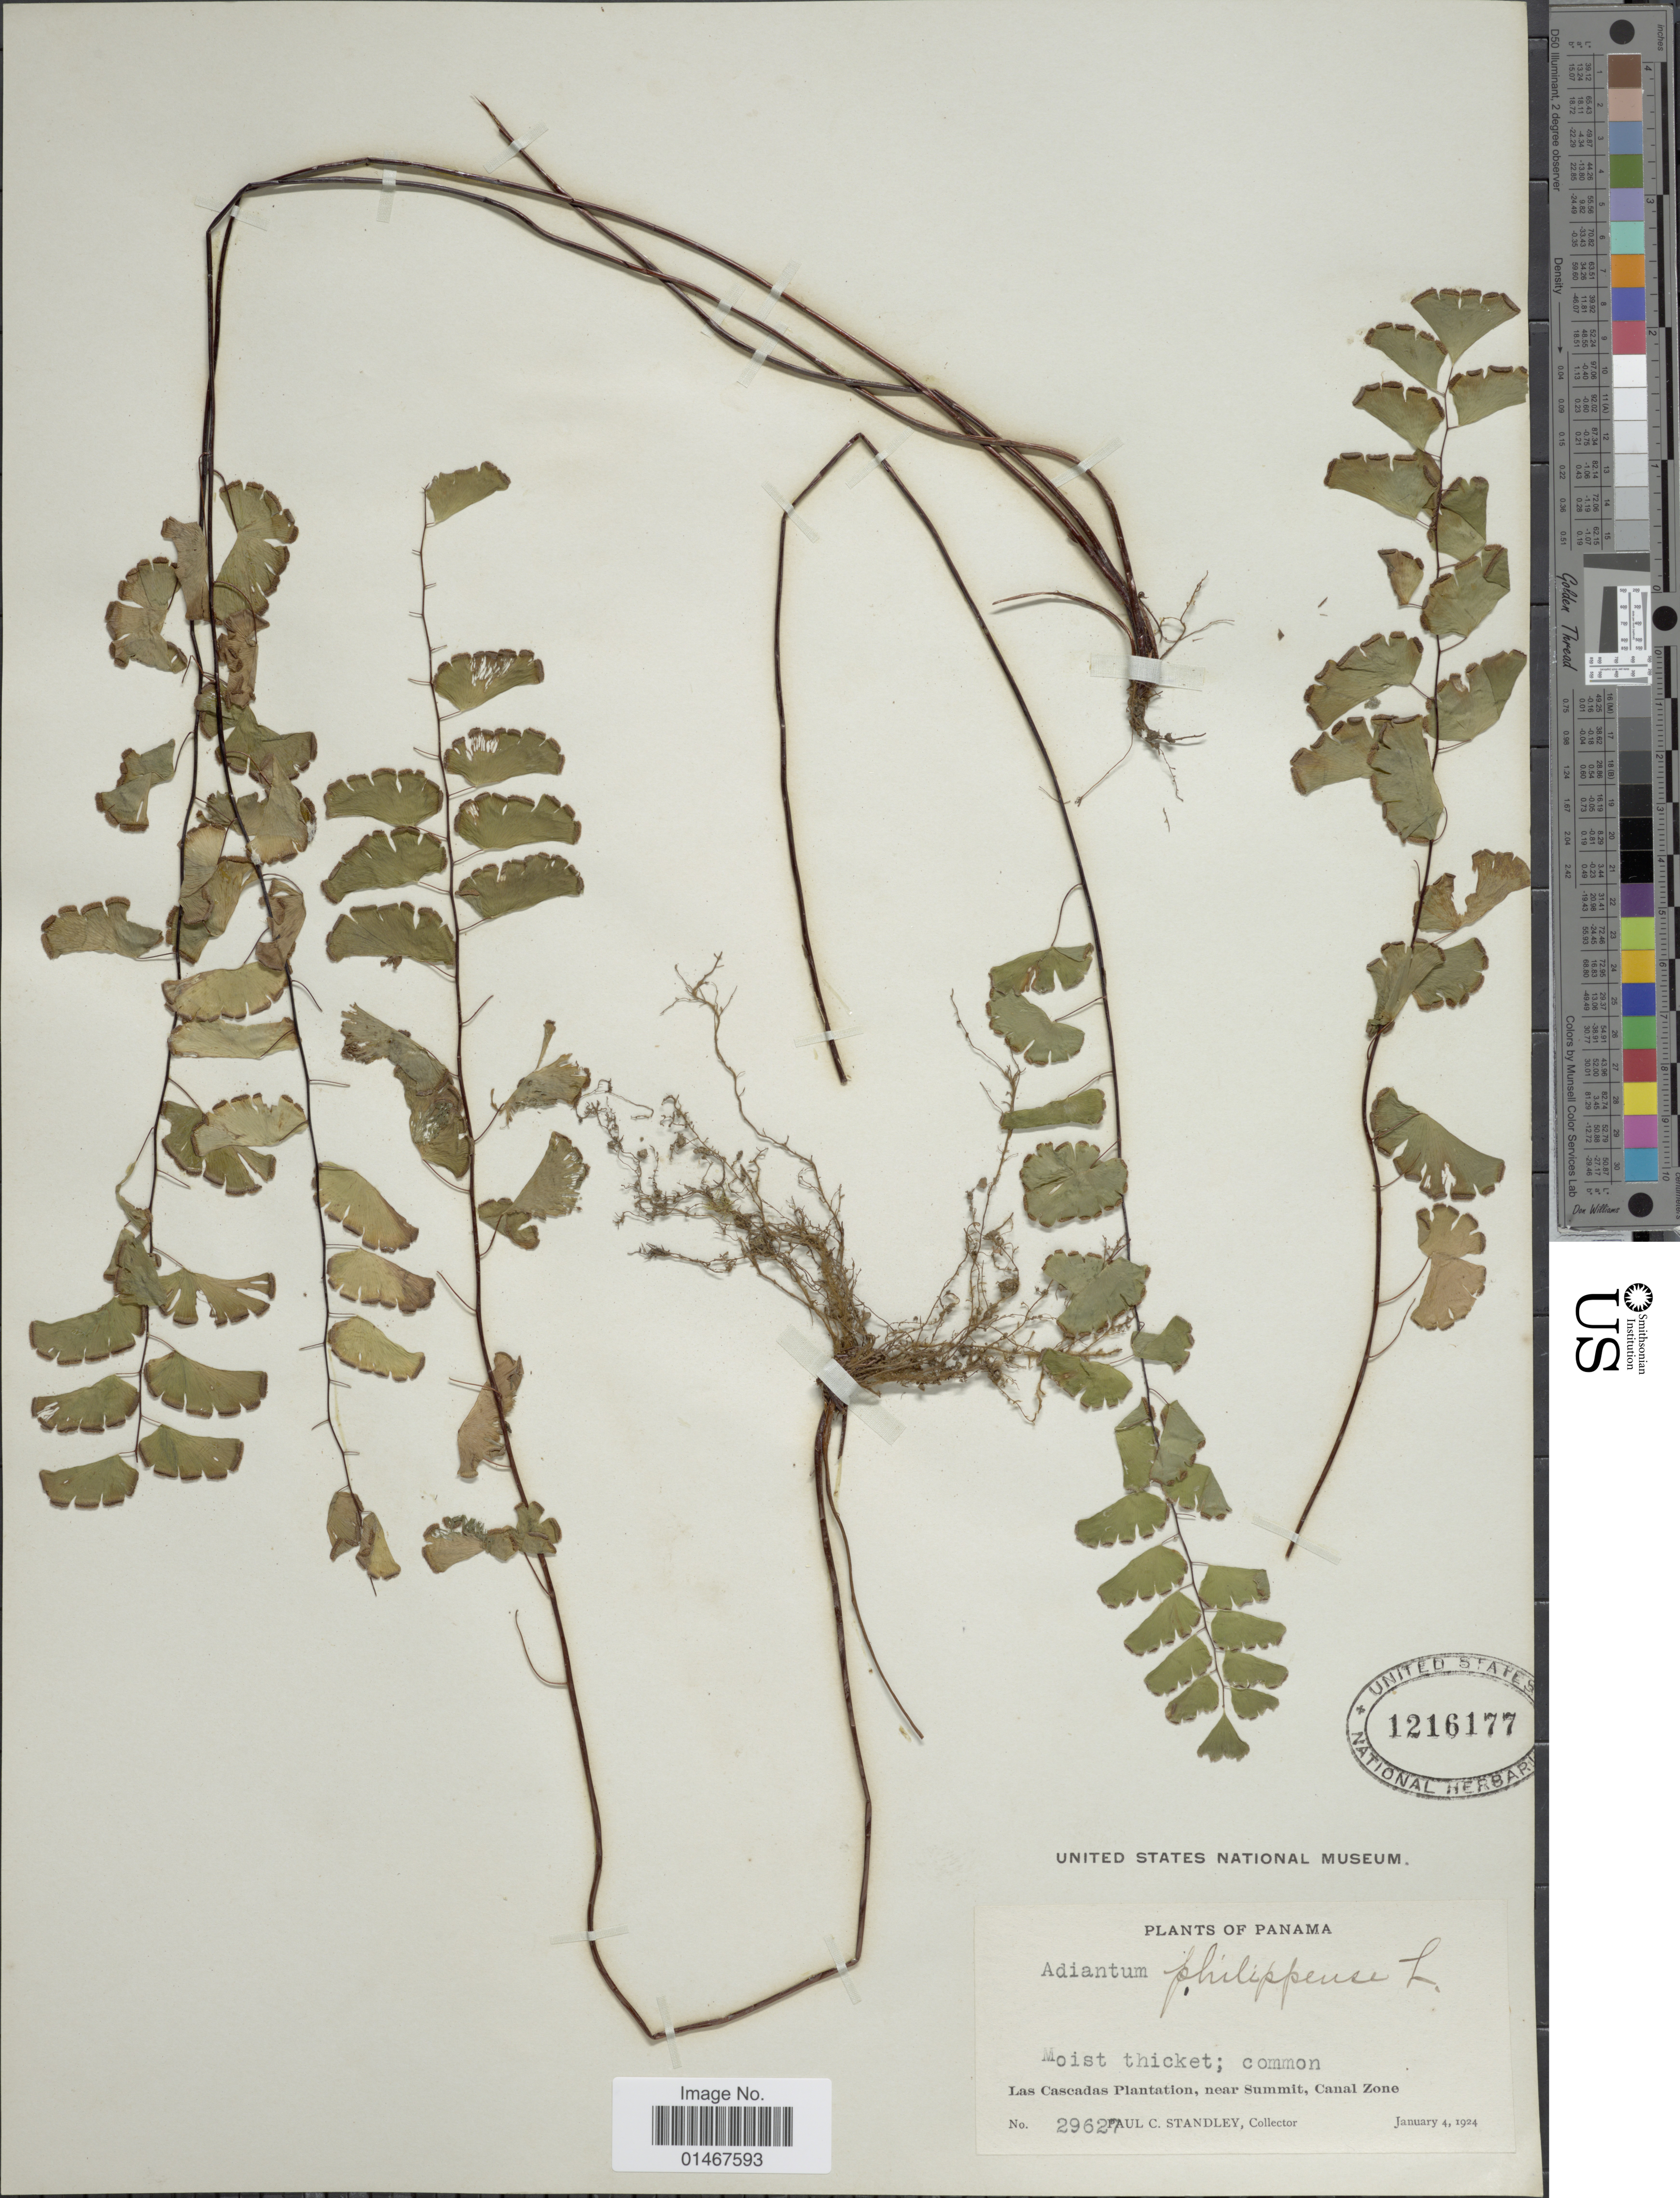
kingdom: Plantae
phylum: Tracheophyta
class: Polypodiopsida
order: Polypodiales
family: Pteridaceae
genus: Adiantum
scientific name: Adiantum philippense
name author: L.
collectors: P. C. Standley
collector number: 29627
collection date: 1924-01-04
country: Panama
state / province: Colón / Panamá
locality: Las Cascades Plantation, near summit, Canal Zone.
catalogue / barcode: US 1216177